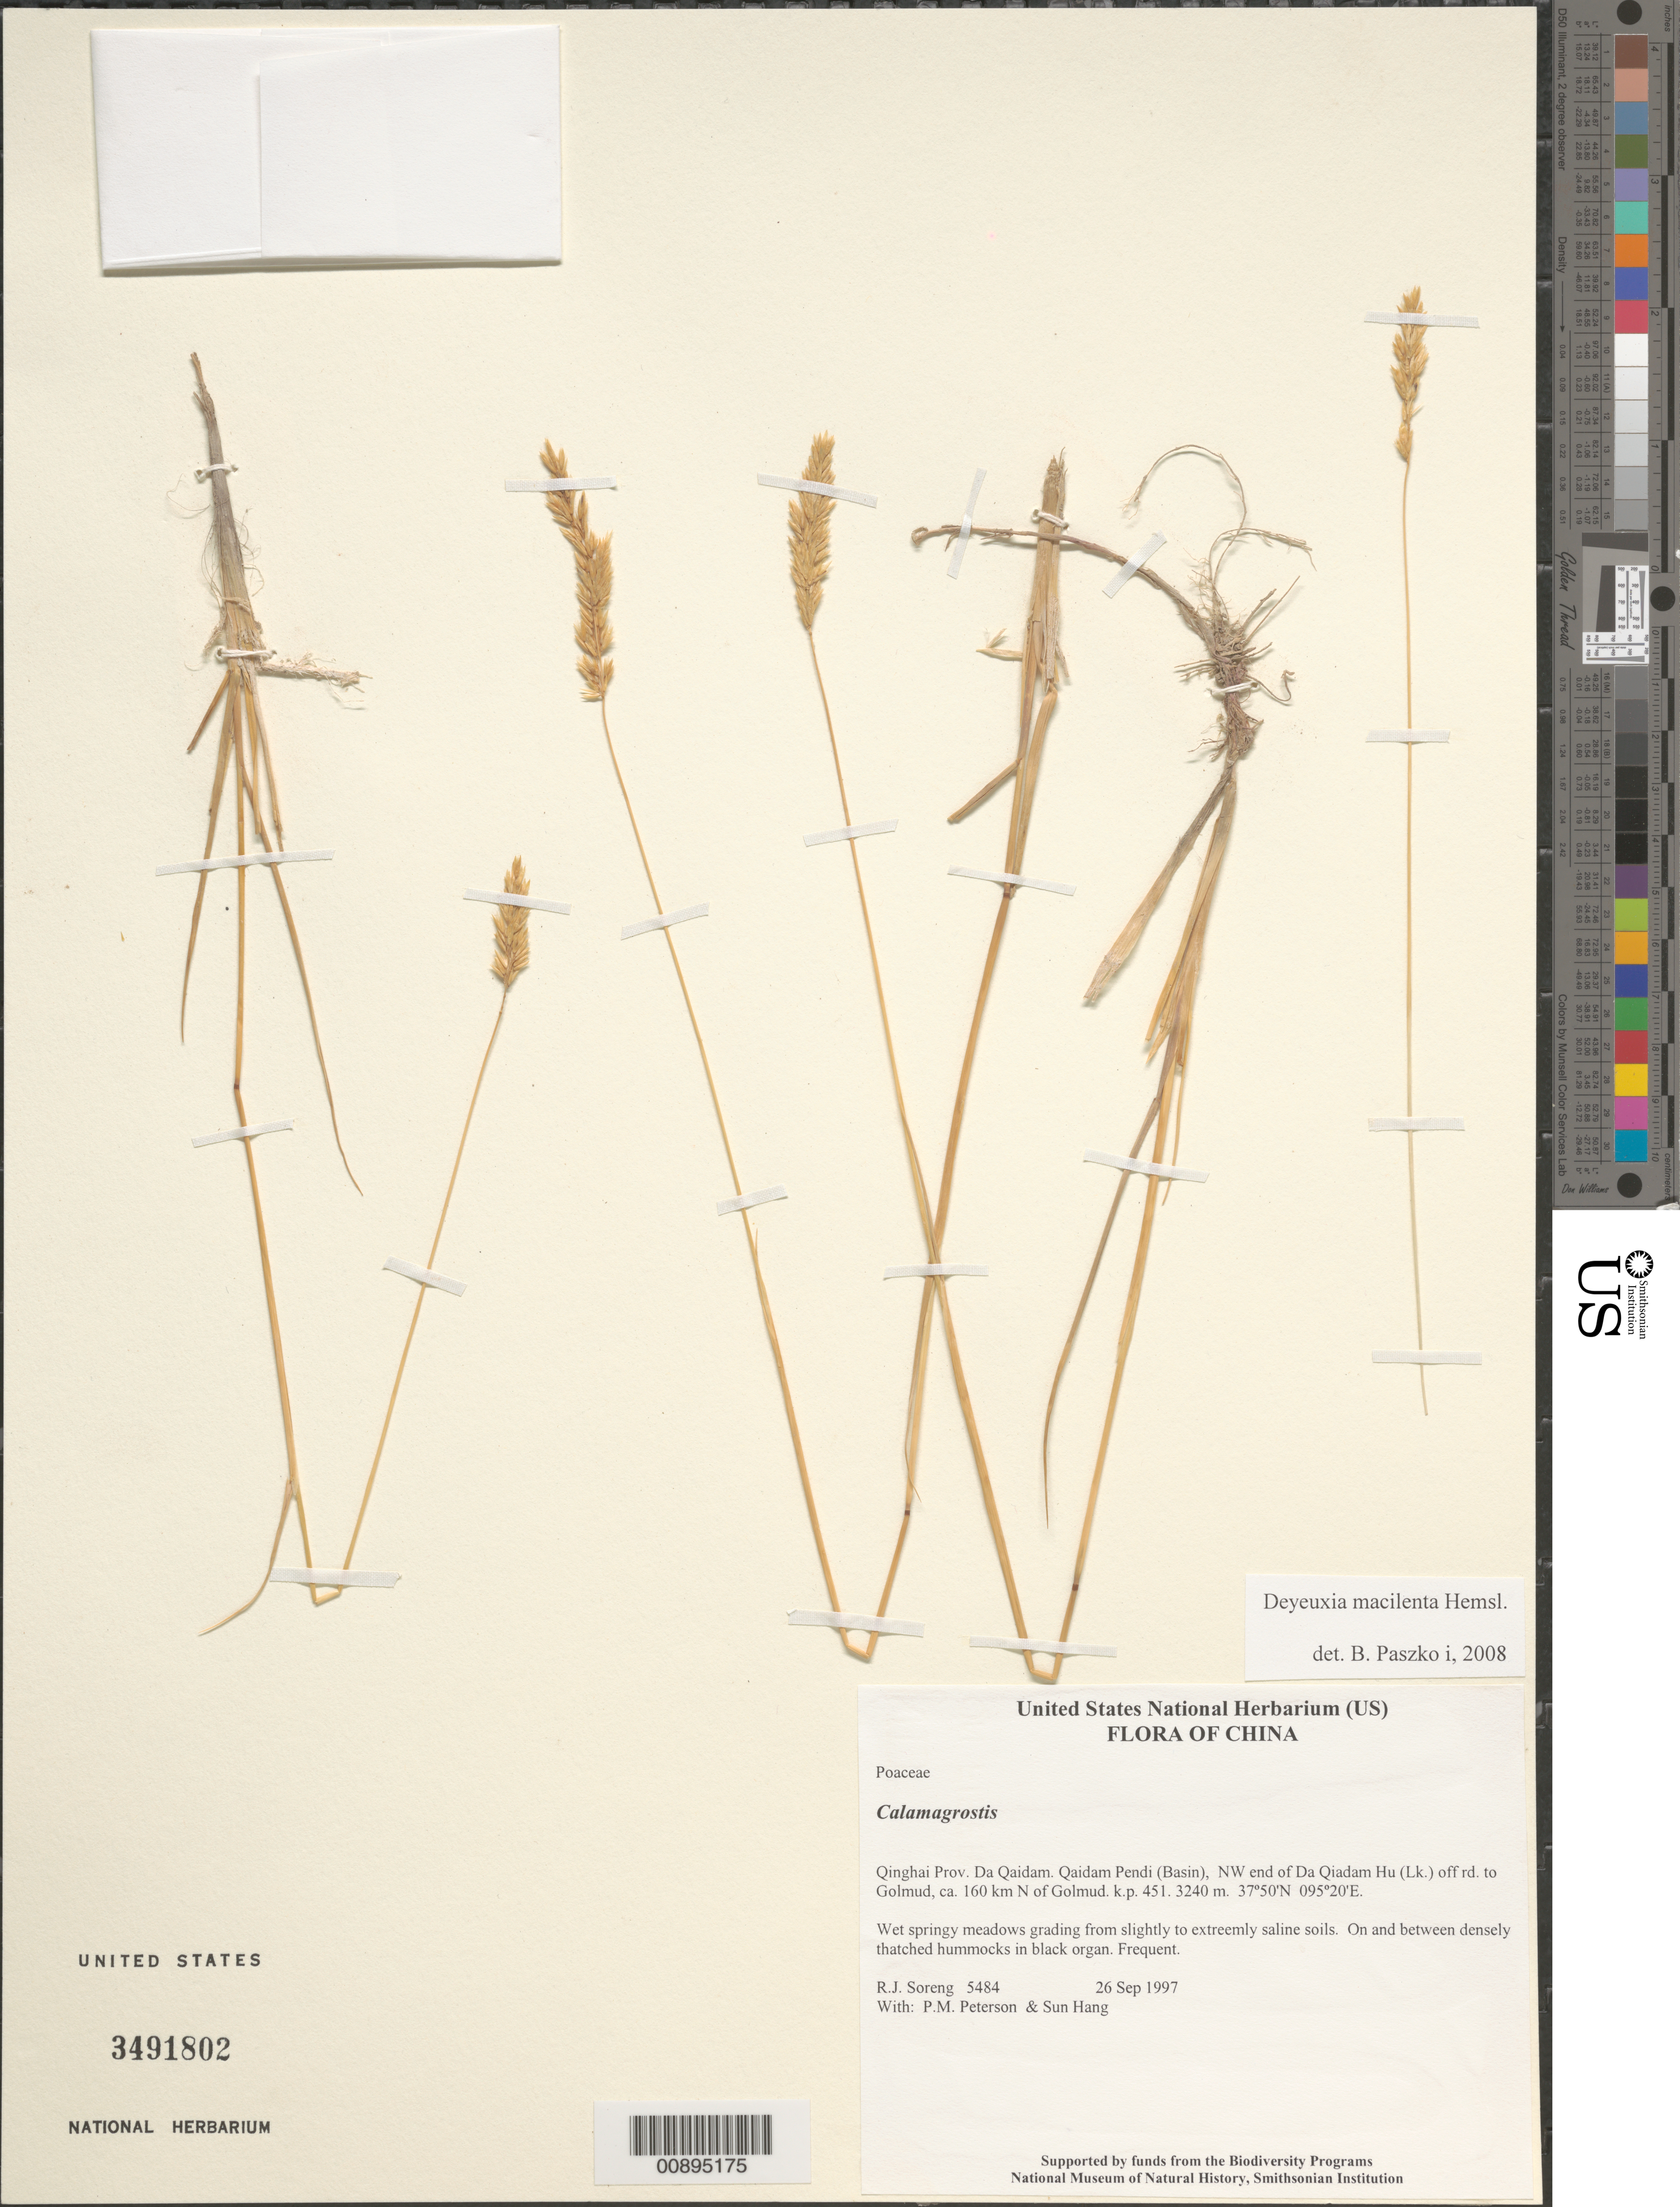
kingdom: Plantae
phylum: Tracheophyta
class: Liliopsida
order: Poales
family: Poaceae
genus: Deyeuxia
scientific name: Deyeuxia macilenta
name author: Hemsl.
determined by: Paszko, B.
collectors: R. J. Soreng, P. M. Peterson & Sun Hang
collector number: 5484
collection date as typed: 26 Sep 1997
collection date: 1997-09-26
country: China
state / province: Qinghai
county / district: Da Qaidam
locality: Qaidam Pendi (Basin), NW end of Da Qiadam Hu (Lk.) off rd. to Golmud, ca. 160 km N of Golmud. k.p. 451.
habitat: Wet springy meadows grading from slightly to extreemly saline soils. On and between densely thatched hummocks in black organ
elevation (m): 3240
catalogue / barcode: US 3491802